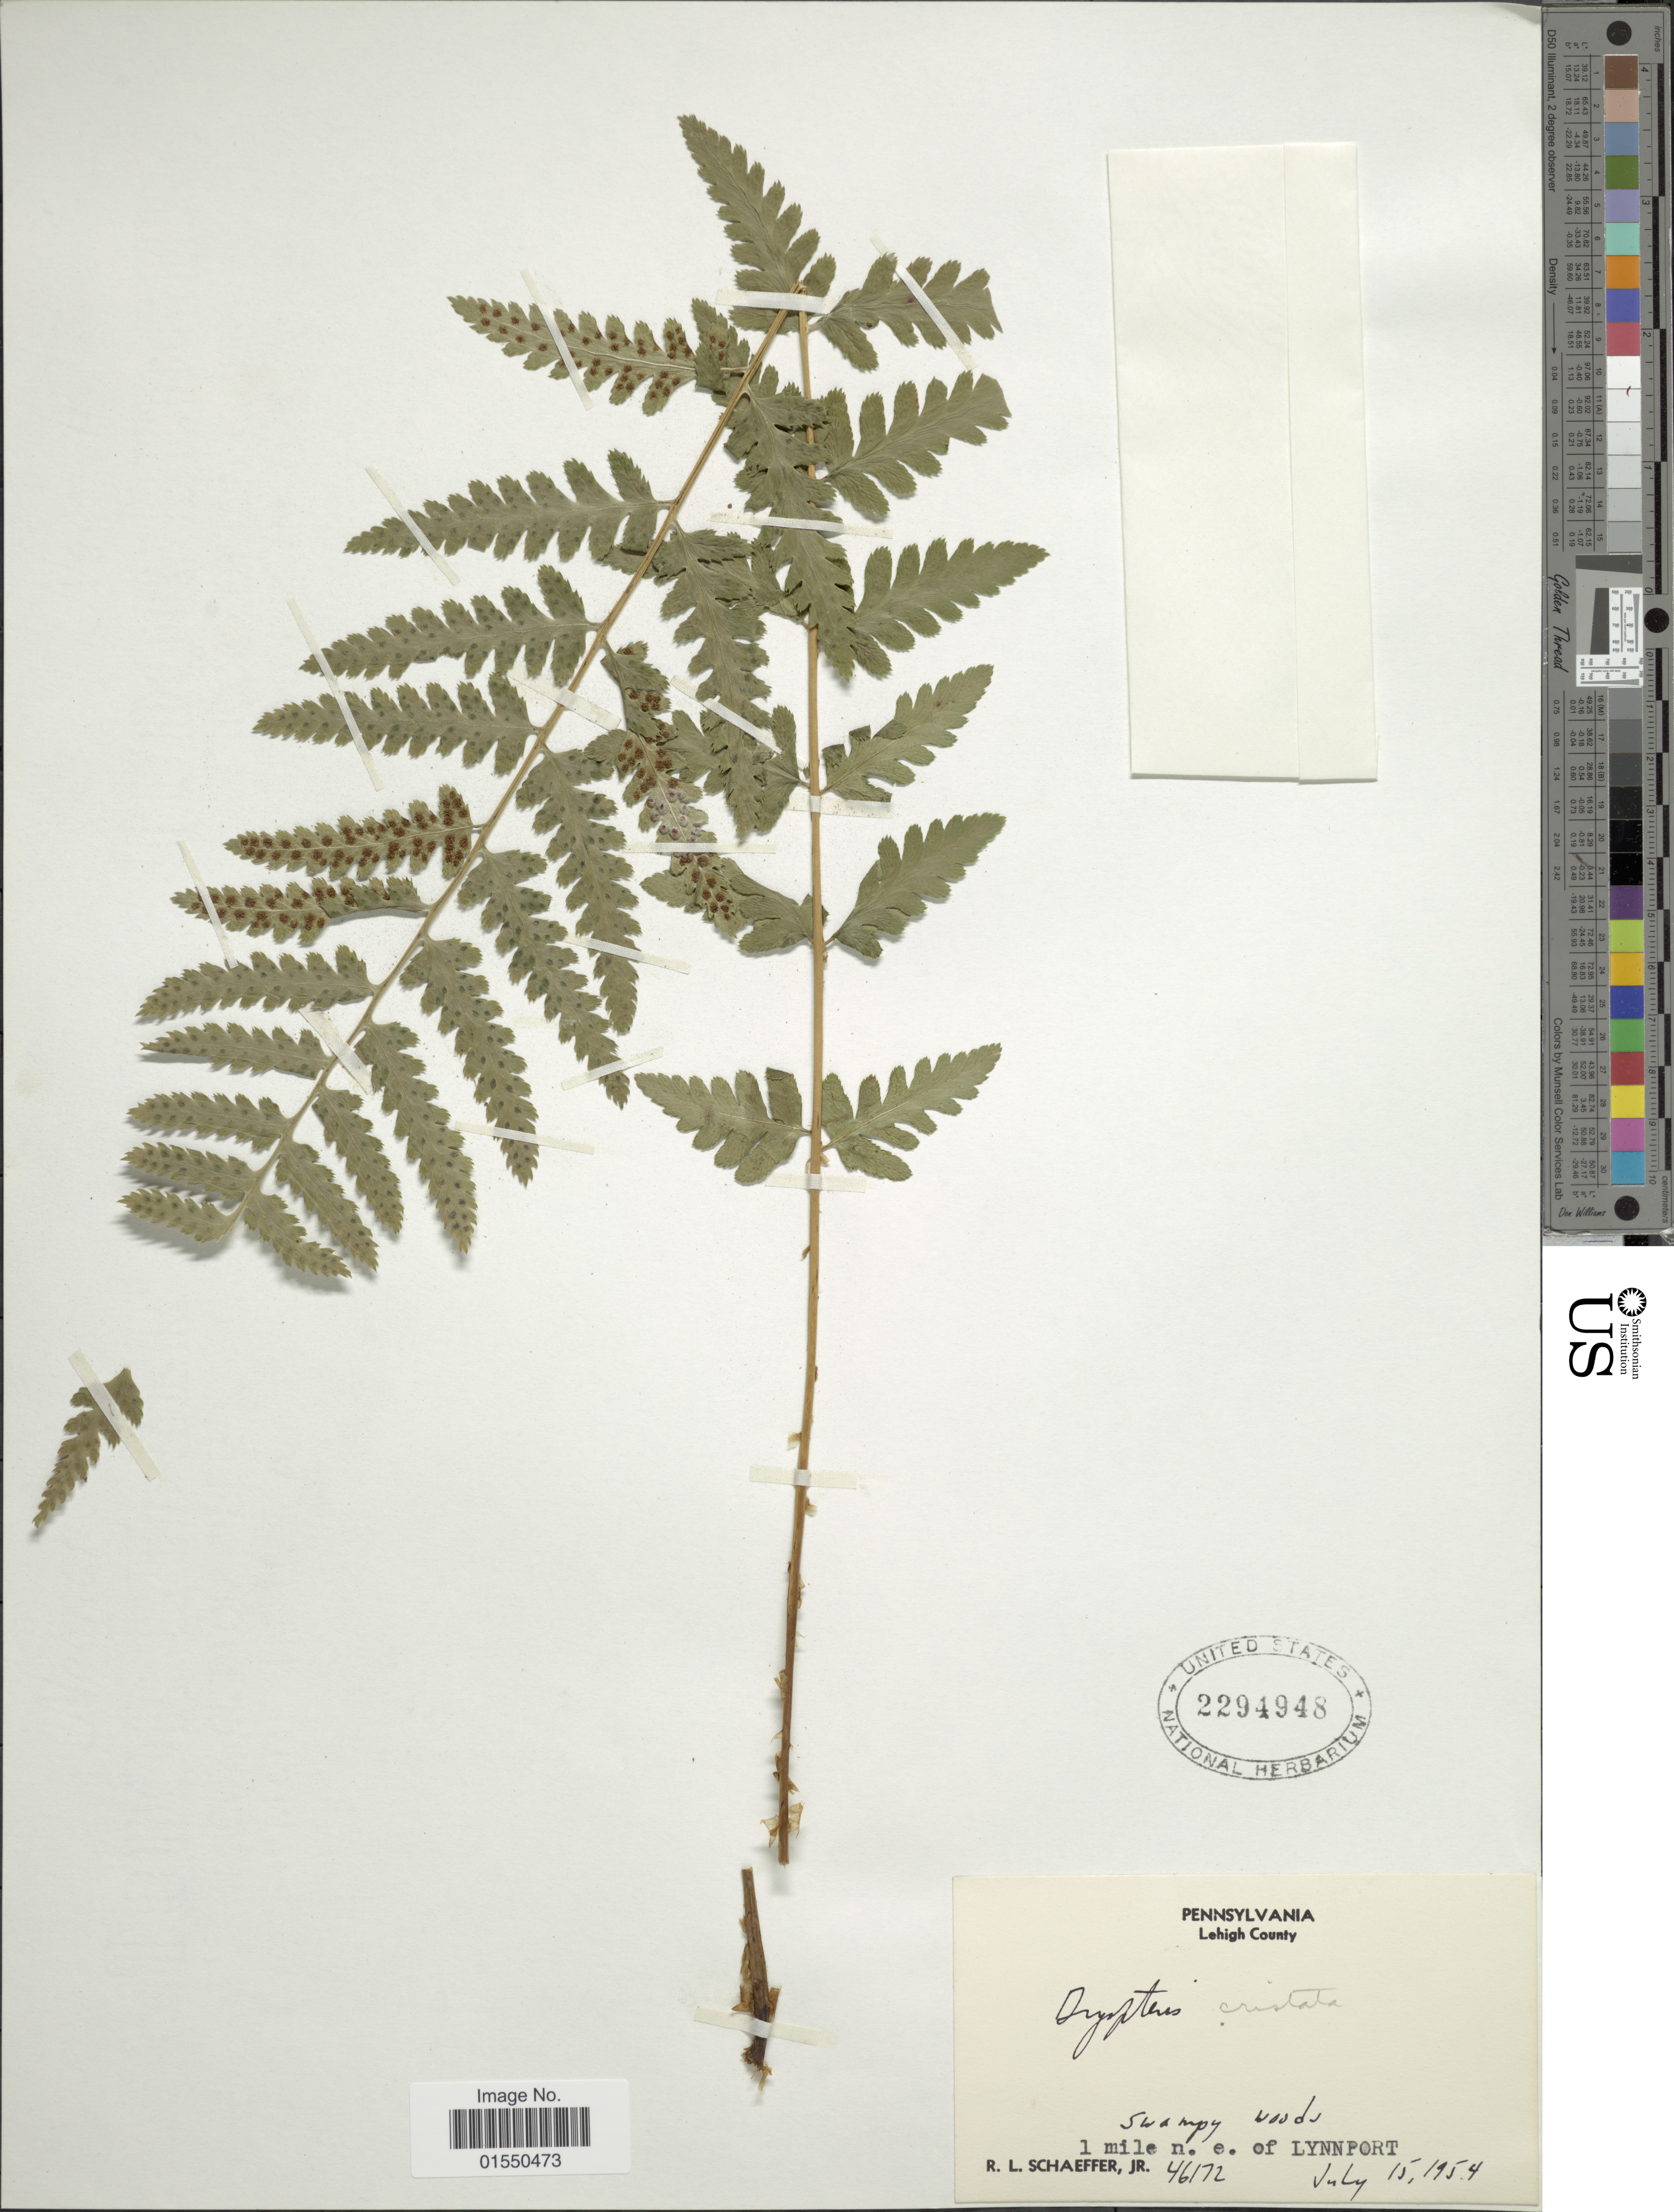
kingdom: Plantae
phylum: Tracheophyta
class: Polypodiopsida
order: Polypodiales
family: Dryopteridaceae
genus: Dryopteris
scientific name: Dryopteris cristata var. spinulosa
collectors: R. Schaeffer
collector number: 46172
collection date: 1954-07-15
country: United States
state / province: Pennsylvania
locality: Lehigh County, 1 mile n. e. of Lynnport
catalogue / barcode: US 2294948